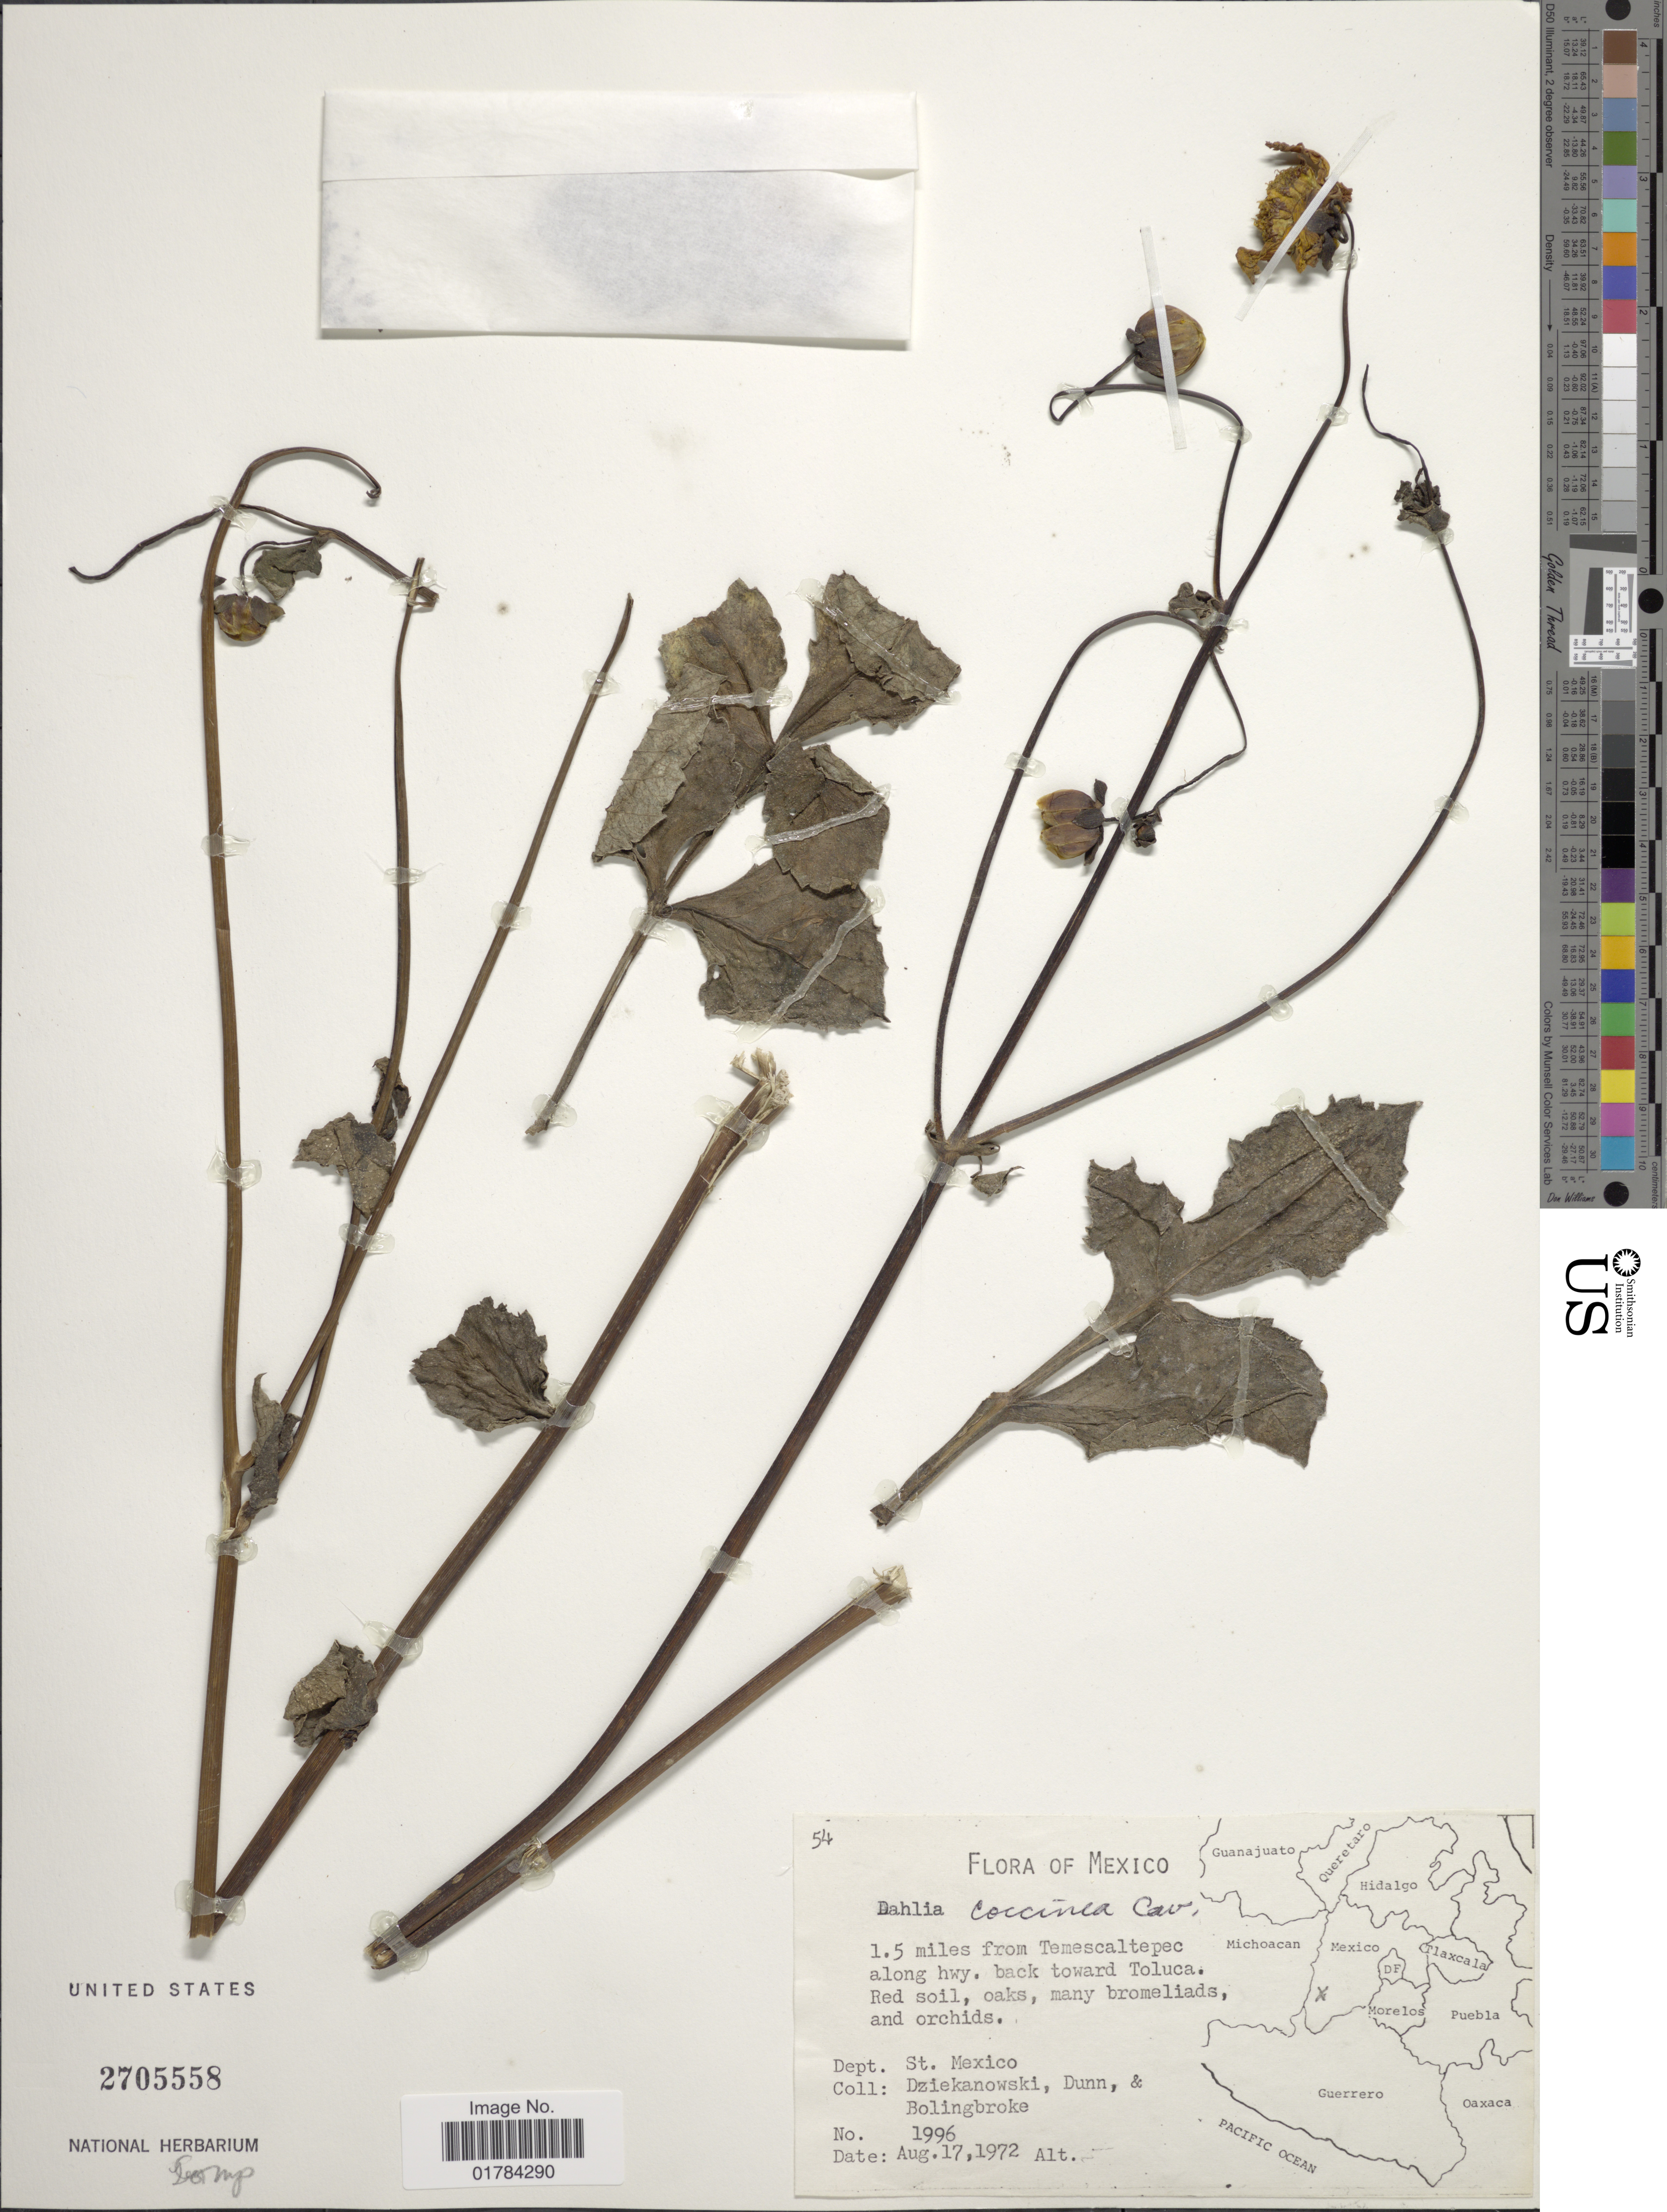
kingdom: Plantae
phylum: Tracheophyta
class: Magnoliopsida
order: Asterales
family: Asteraceae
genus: Dahlia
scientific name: Dahlia coccinea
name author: Cav.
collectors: -. Dziekanowski, Dunn, -- & -. Bolingbroke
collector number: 1996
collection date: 1972-08-17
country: Mexico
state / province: México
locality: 1.5 miles from Temascaltepec along hwy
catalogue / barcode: US 2705558